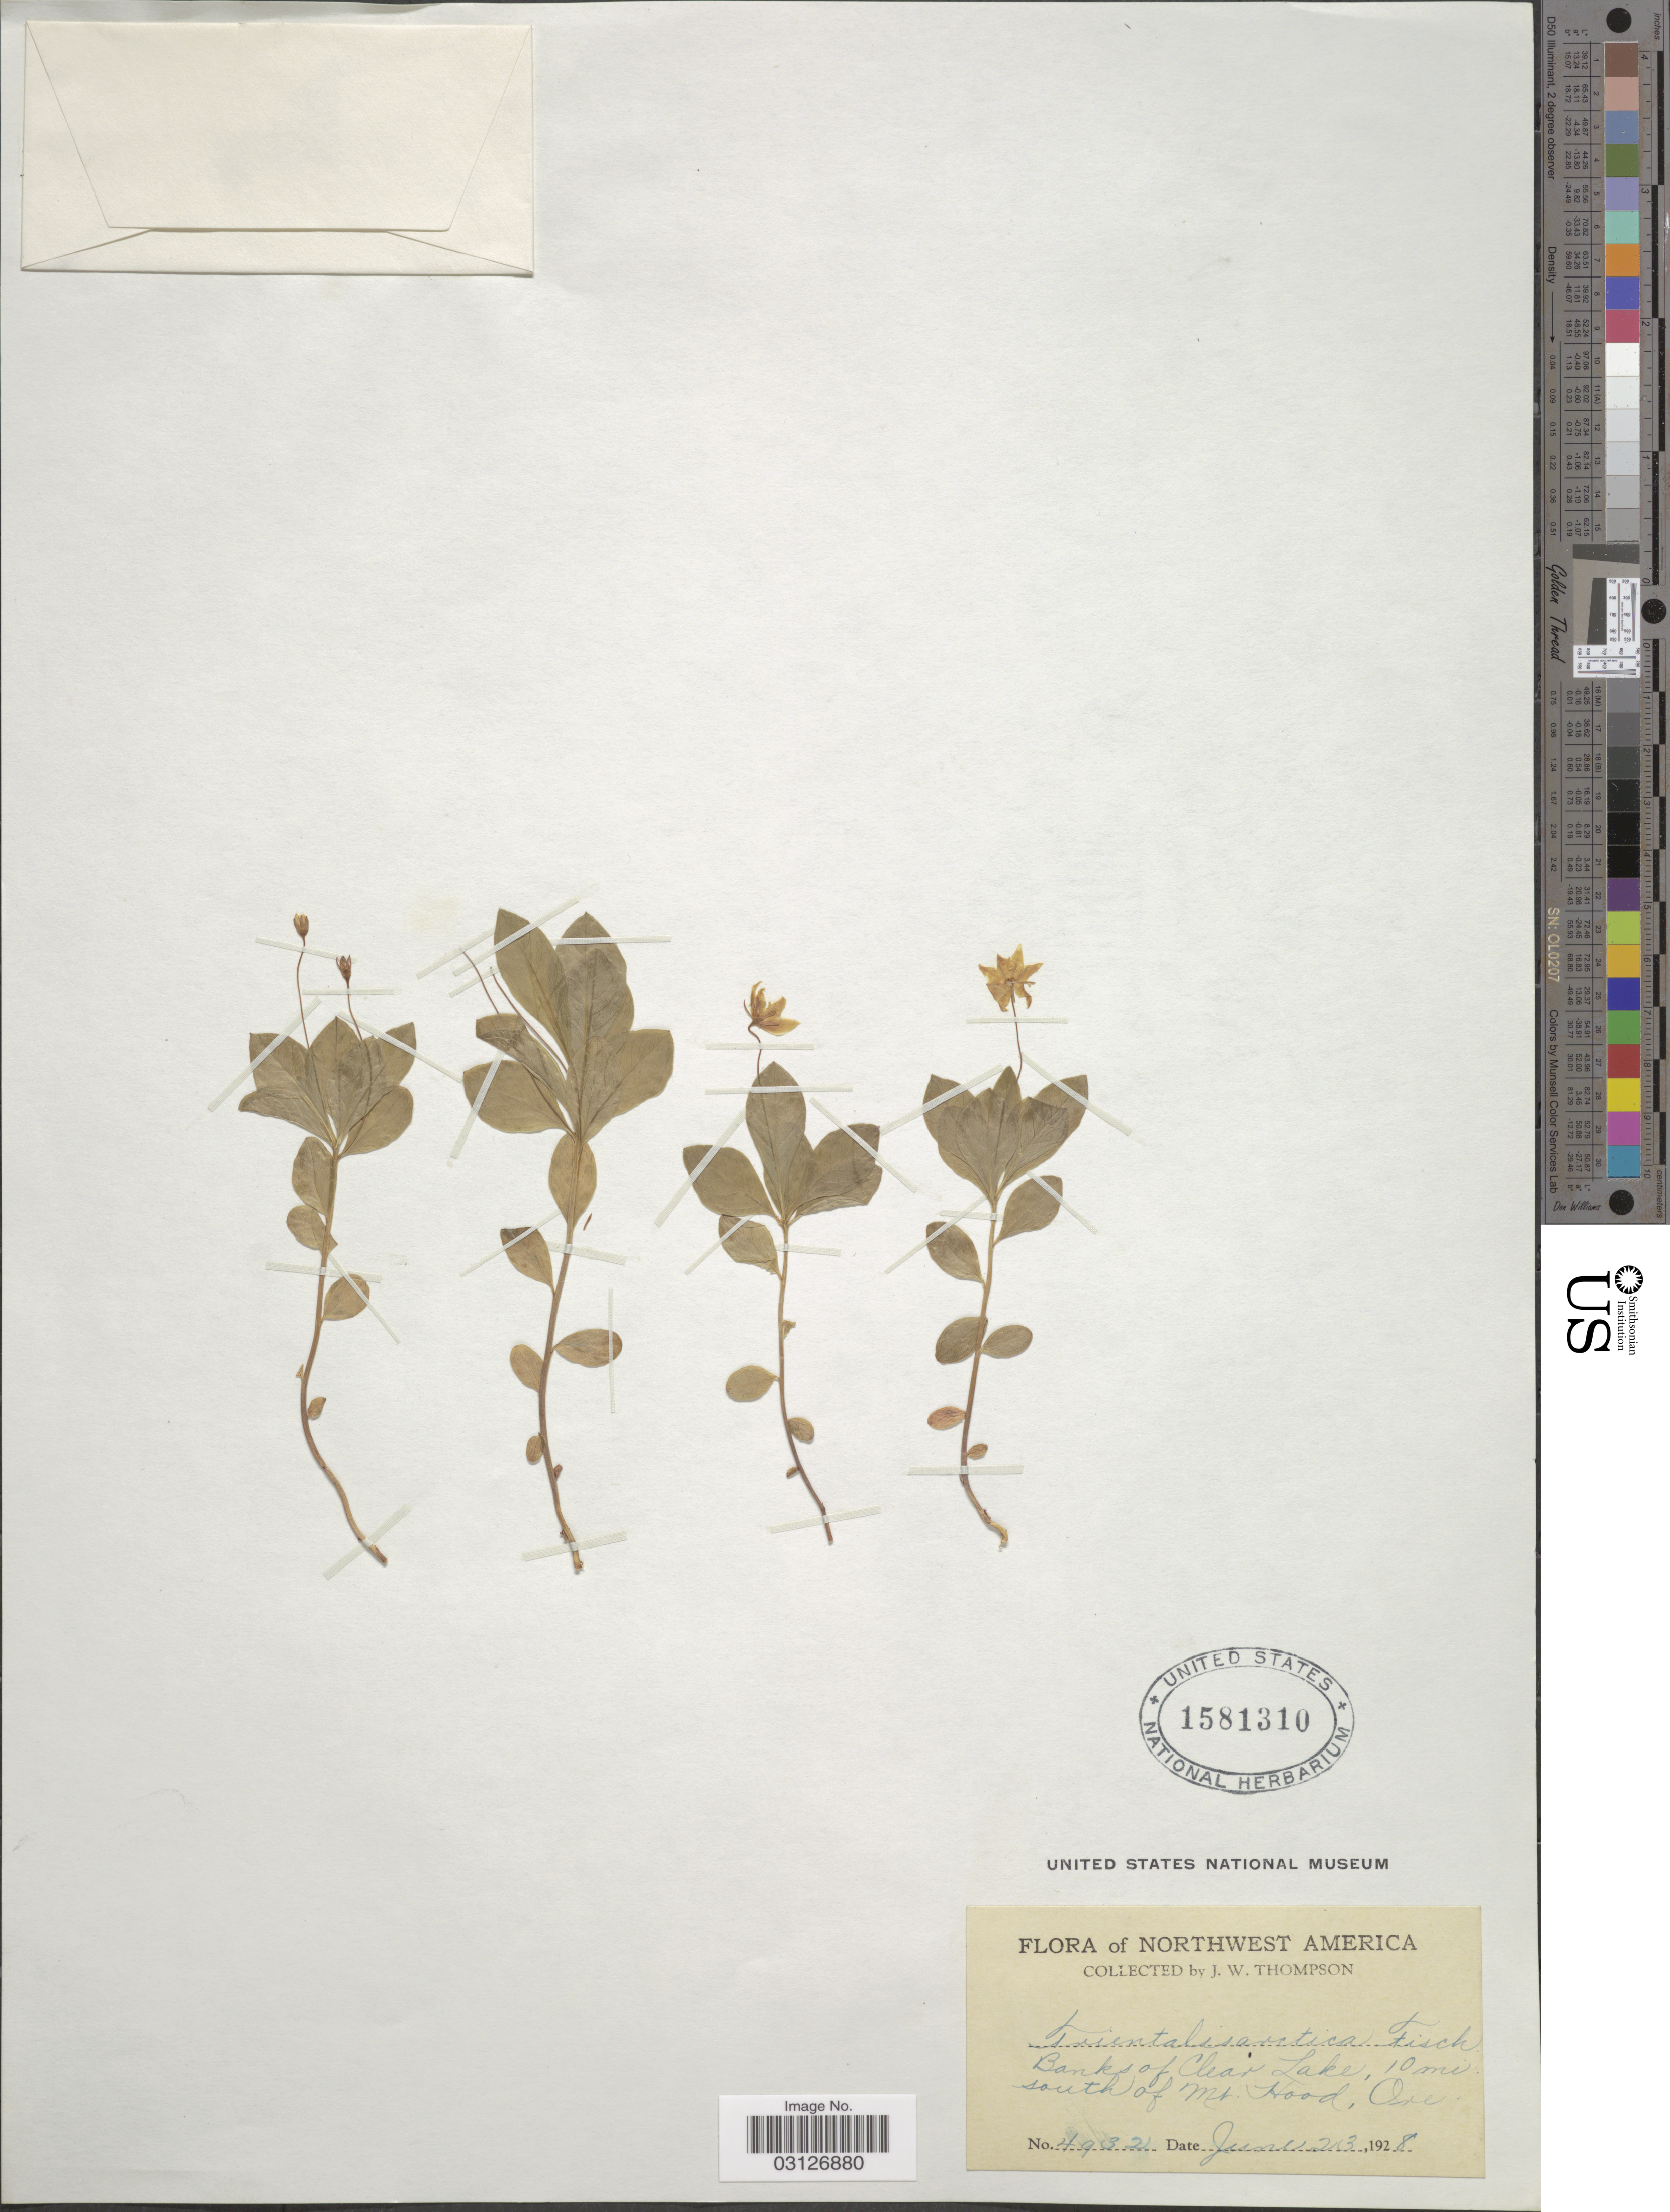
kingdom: Plantae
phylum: Tracheophyta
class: Magnoliopsida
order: Ericales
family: Primulaceae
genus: Trientalis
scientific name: Trientalis arctica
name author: Fisch. ex Hook.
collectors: J. Thompson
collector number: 4932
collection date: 1928-06-23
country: United States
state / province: Oregon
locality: Northwest America. Bank of Clear Lake, 10 mi. south of Mt. Hood, Ore.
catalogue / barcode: US 1581310